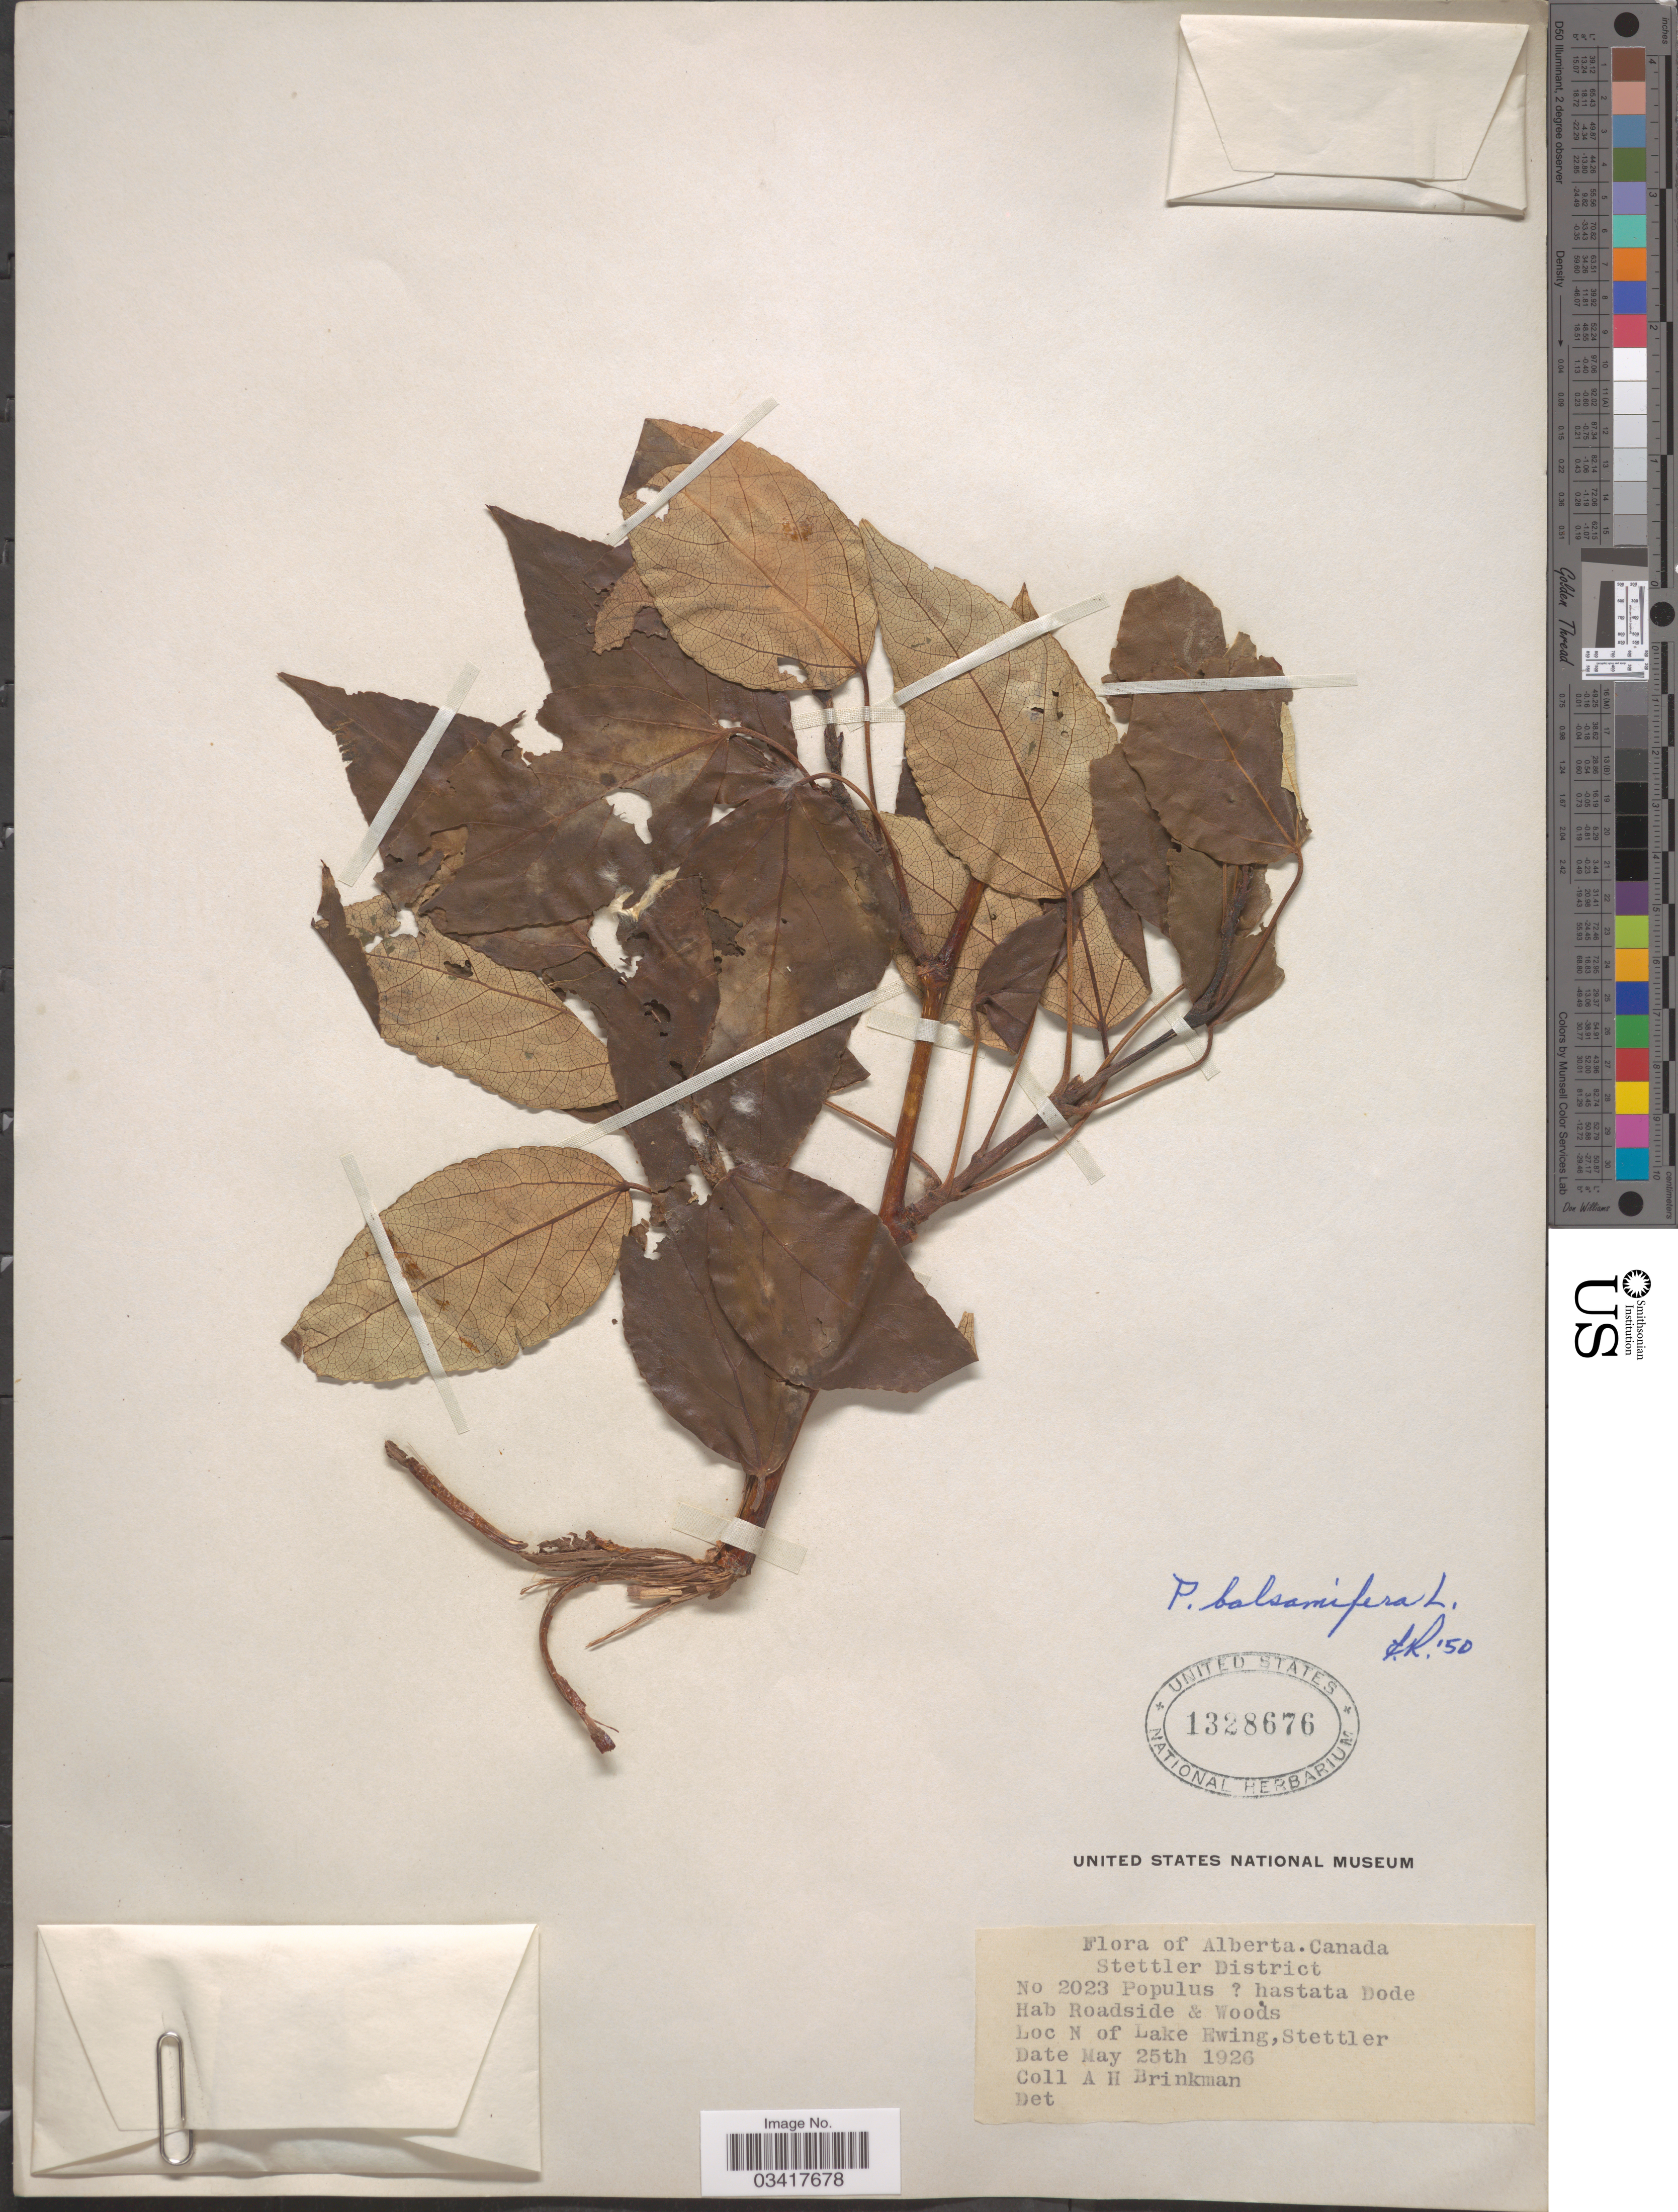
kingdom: Plantae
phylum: Tracheophyta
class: Magnoliopsida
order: Malpighiales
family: Salicaceae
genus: Populus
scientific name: Populus balsamifera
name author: L.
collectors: A. Brinkman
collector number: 2023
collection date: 1926-05-25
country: Canada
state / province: Alberta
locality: Stettler District. N of Lake Ewing, Stettler.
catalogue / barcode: US 1328676